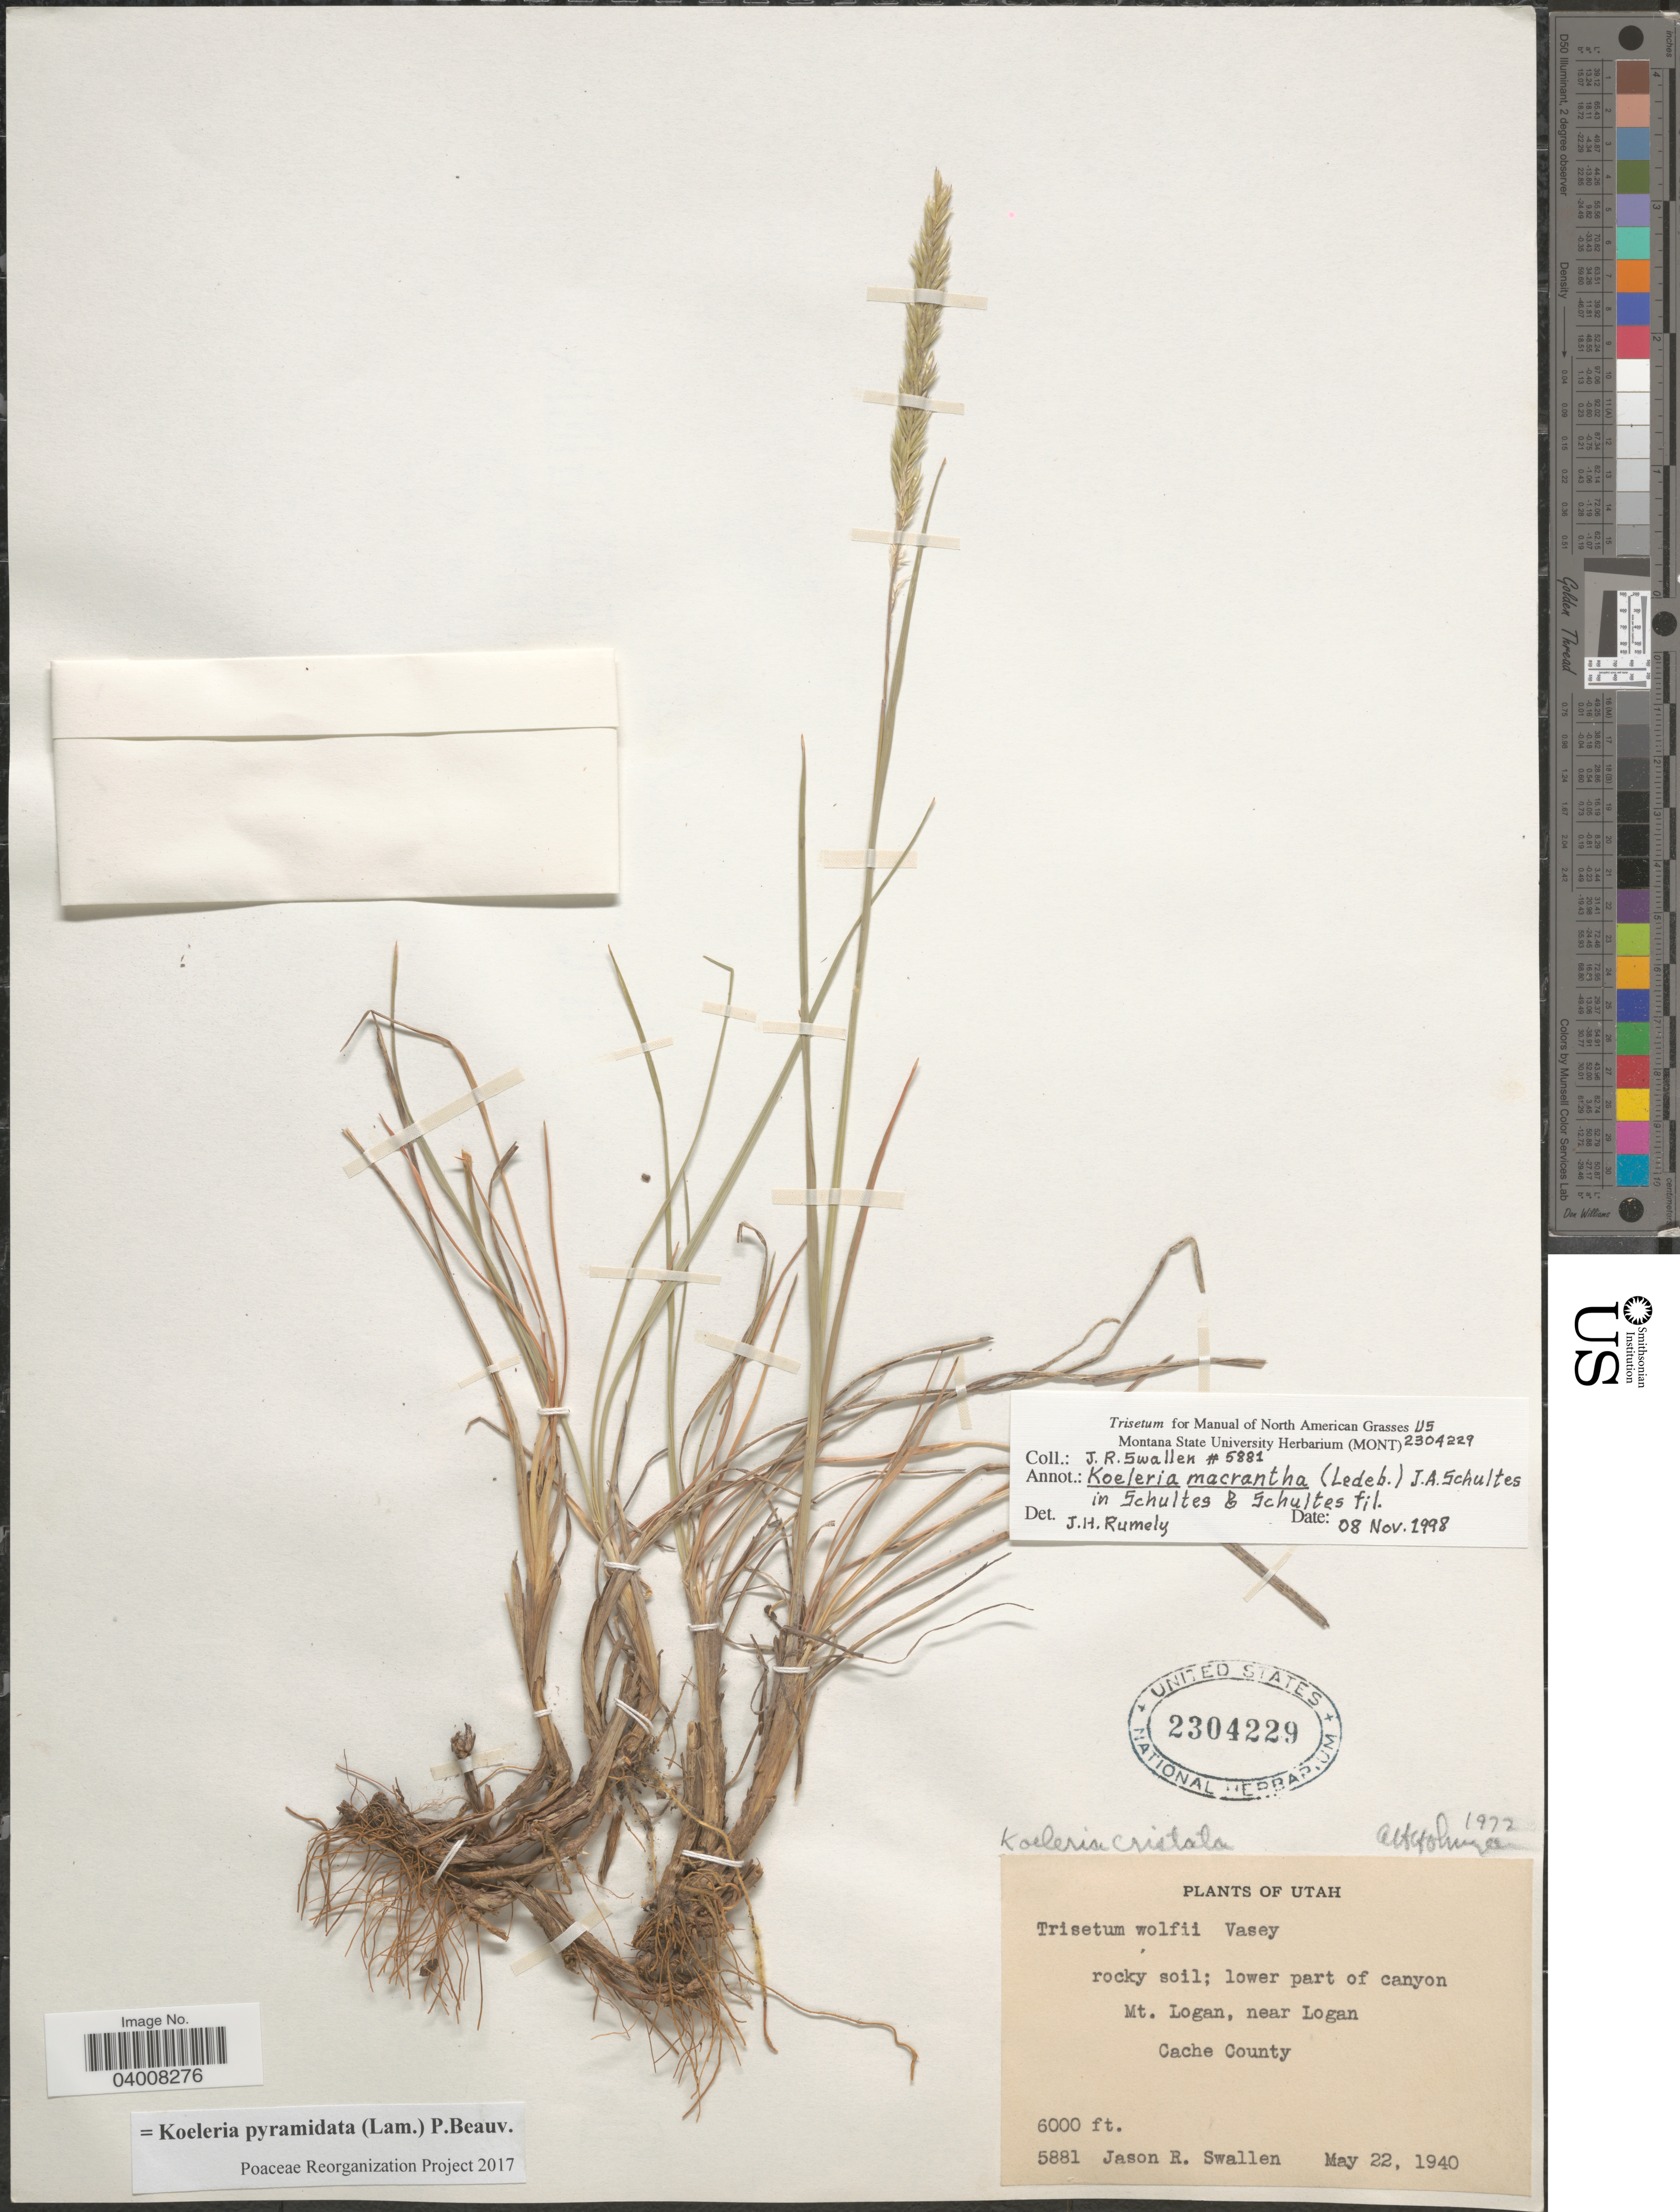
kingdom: Plantae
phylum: Tracheophyta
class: Liliopsida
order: Poales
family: Poaceae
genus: Koeleria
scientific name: Koeleria pyramidata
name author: (Lam.) P. Beauv.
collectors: J. R. Swallen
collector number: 5881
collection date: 1940-05-22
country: United States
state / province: Utah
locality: Lower part of canyon Mt. logan, near Logan Cache County.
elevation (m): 1829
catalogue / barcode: US 2304229